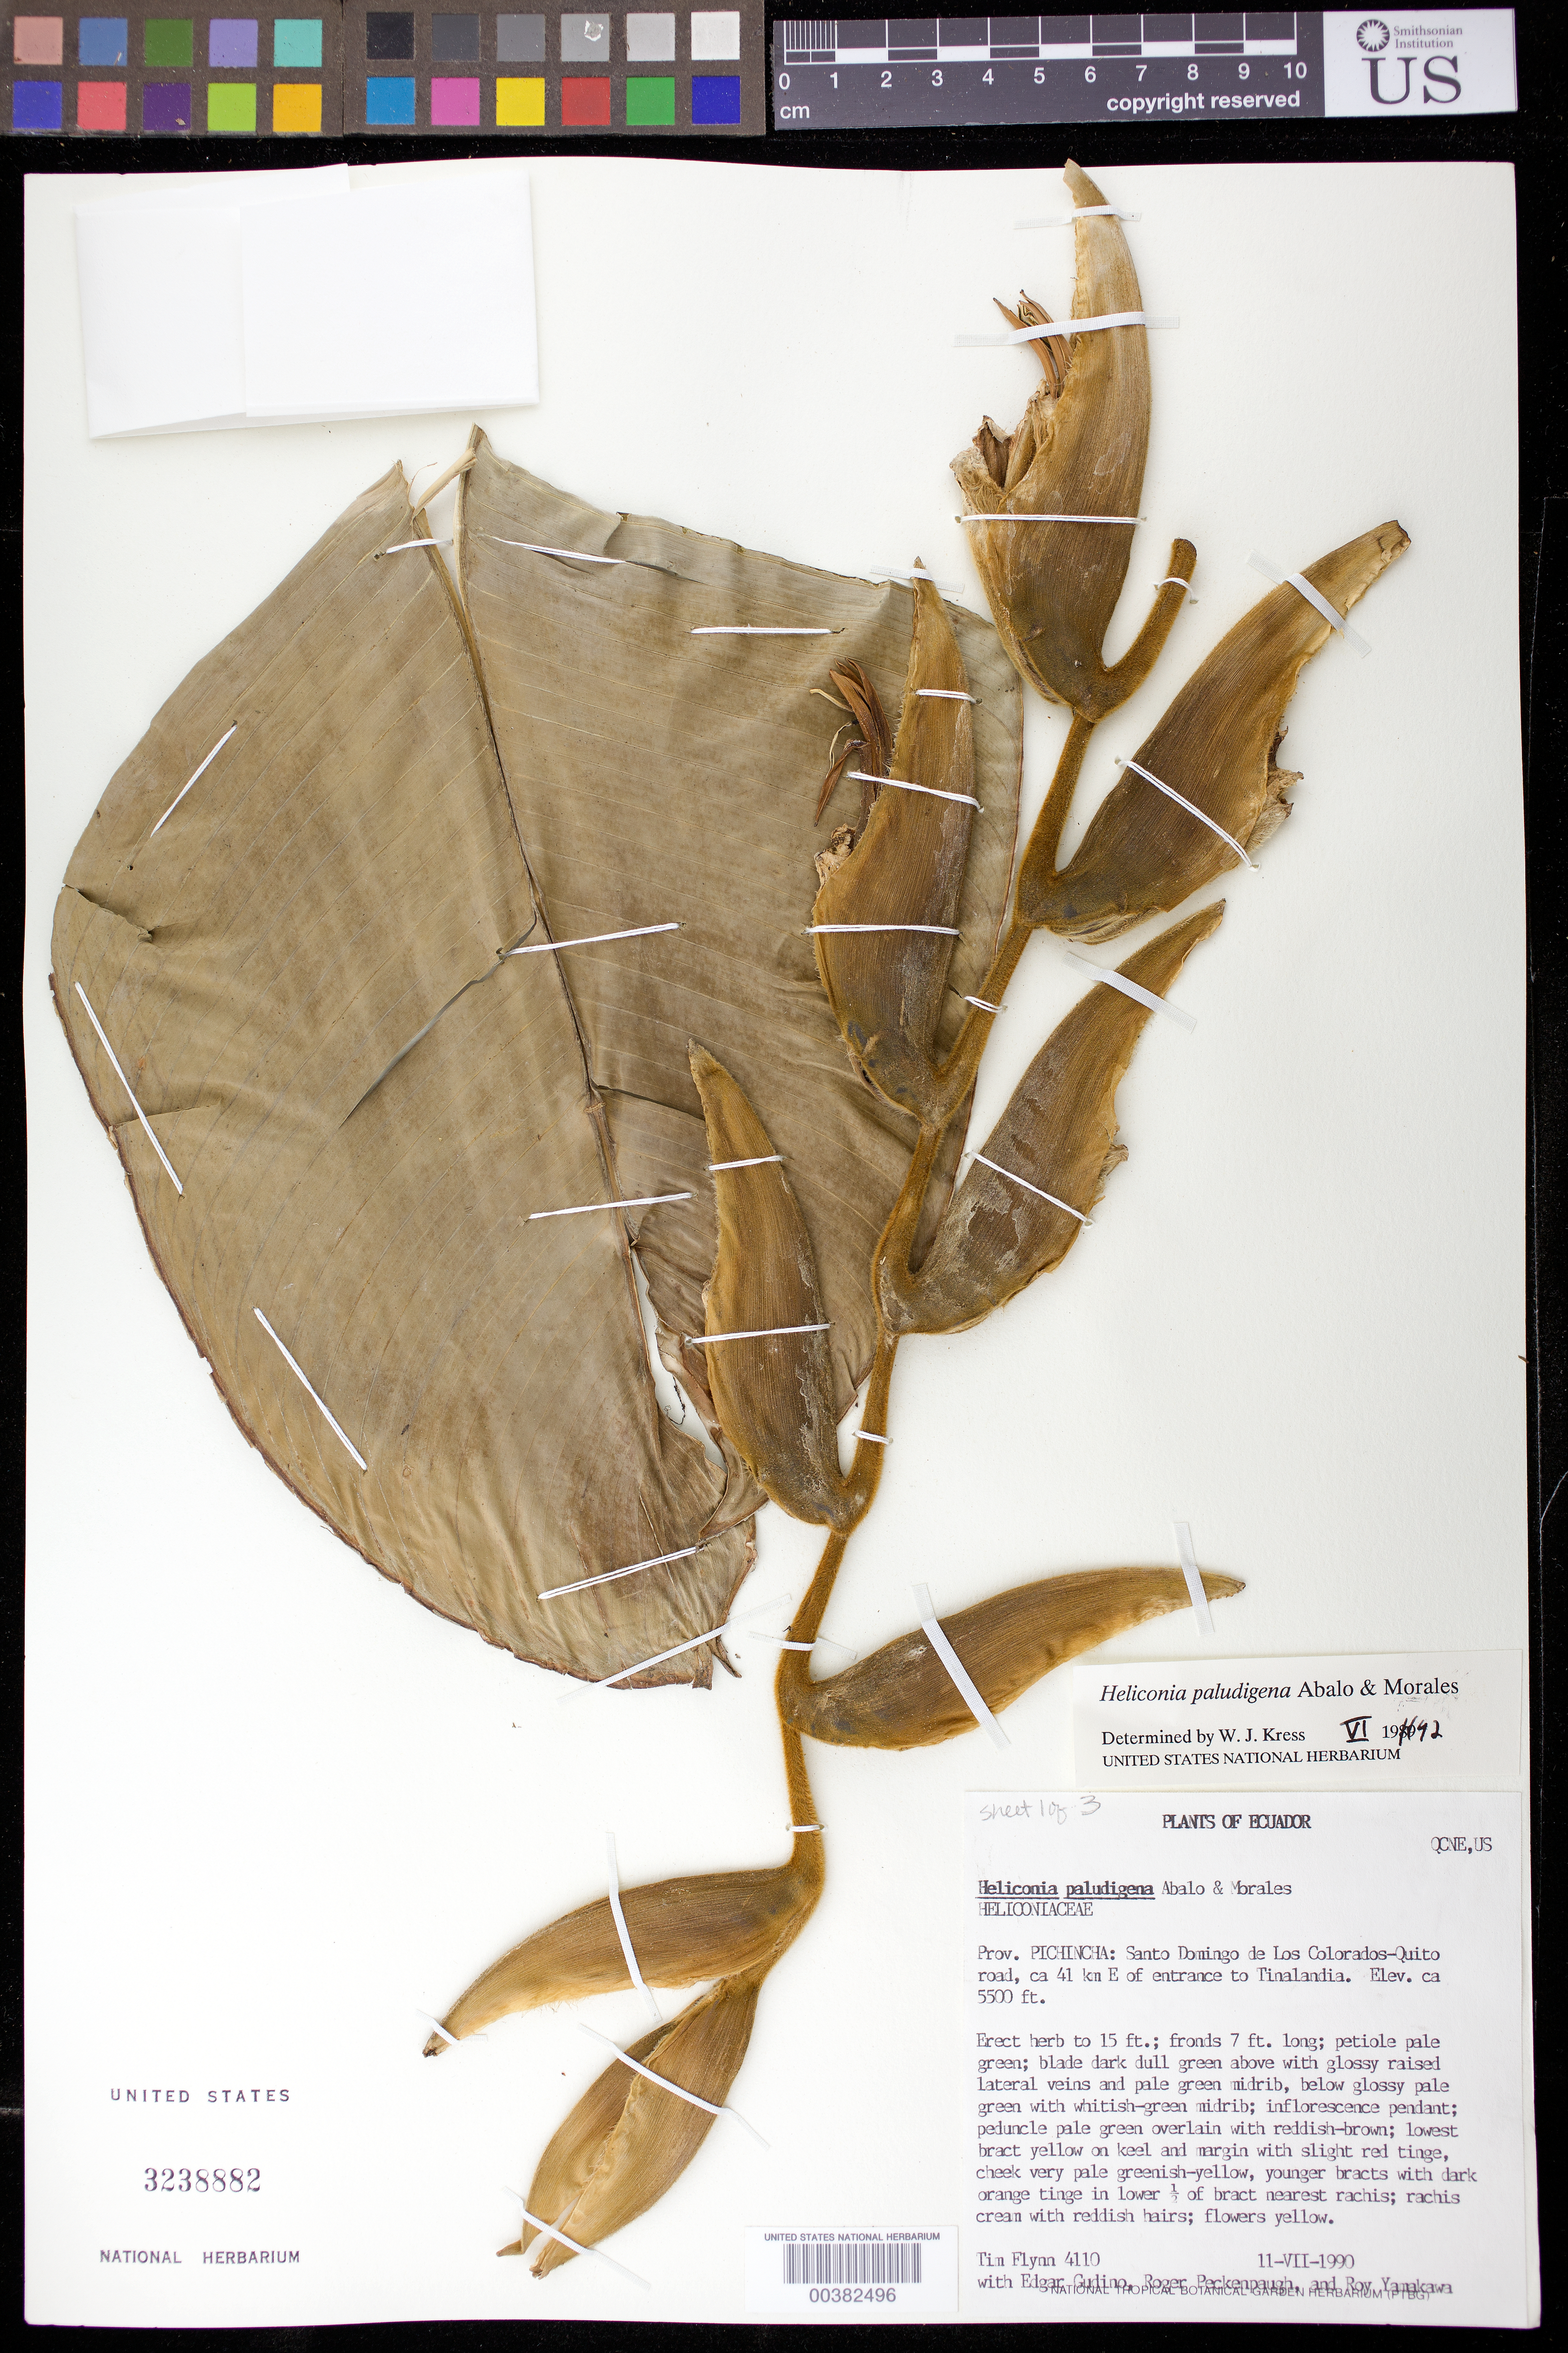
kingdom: Plantae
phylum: Tracheophyta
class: Liliopsida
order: Zingiberales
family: Heliconiaceae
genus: Heliconia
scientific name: Heliconia paludigena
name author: Abalo & Morales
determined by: Kress, W. J., (US), Smithsonian Institution - National Museum of Natural History (UNITED STATES)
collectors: T. W. Flynn, E. Gudiño, R. Peckinpaugh & R. Yamakawa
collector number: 4110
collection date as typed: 11 Jul 1990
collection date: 1990-07-11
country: Ecuador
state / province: Pichincha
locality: Santo Domingo de los Colorados - quito road. E of Entrance to tinalandia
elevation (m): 1676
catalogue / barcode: US 3238882